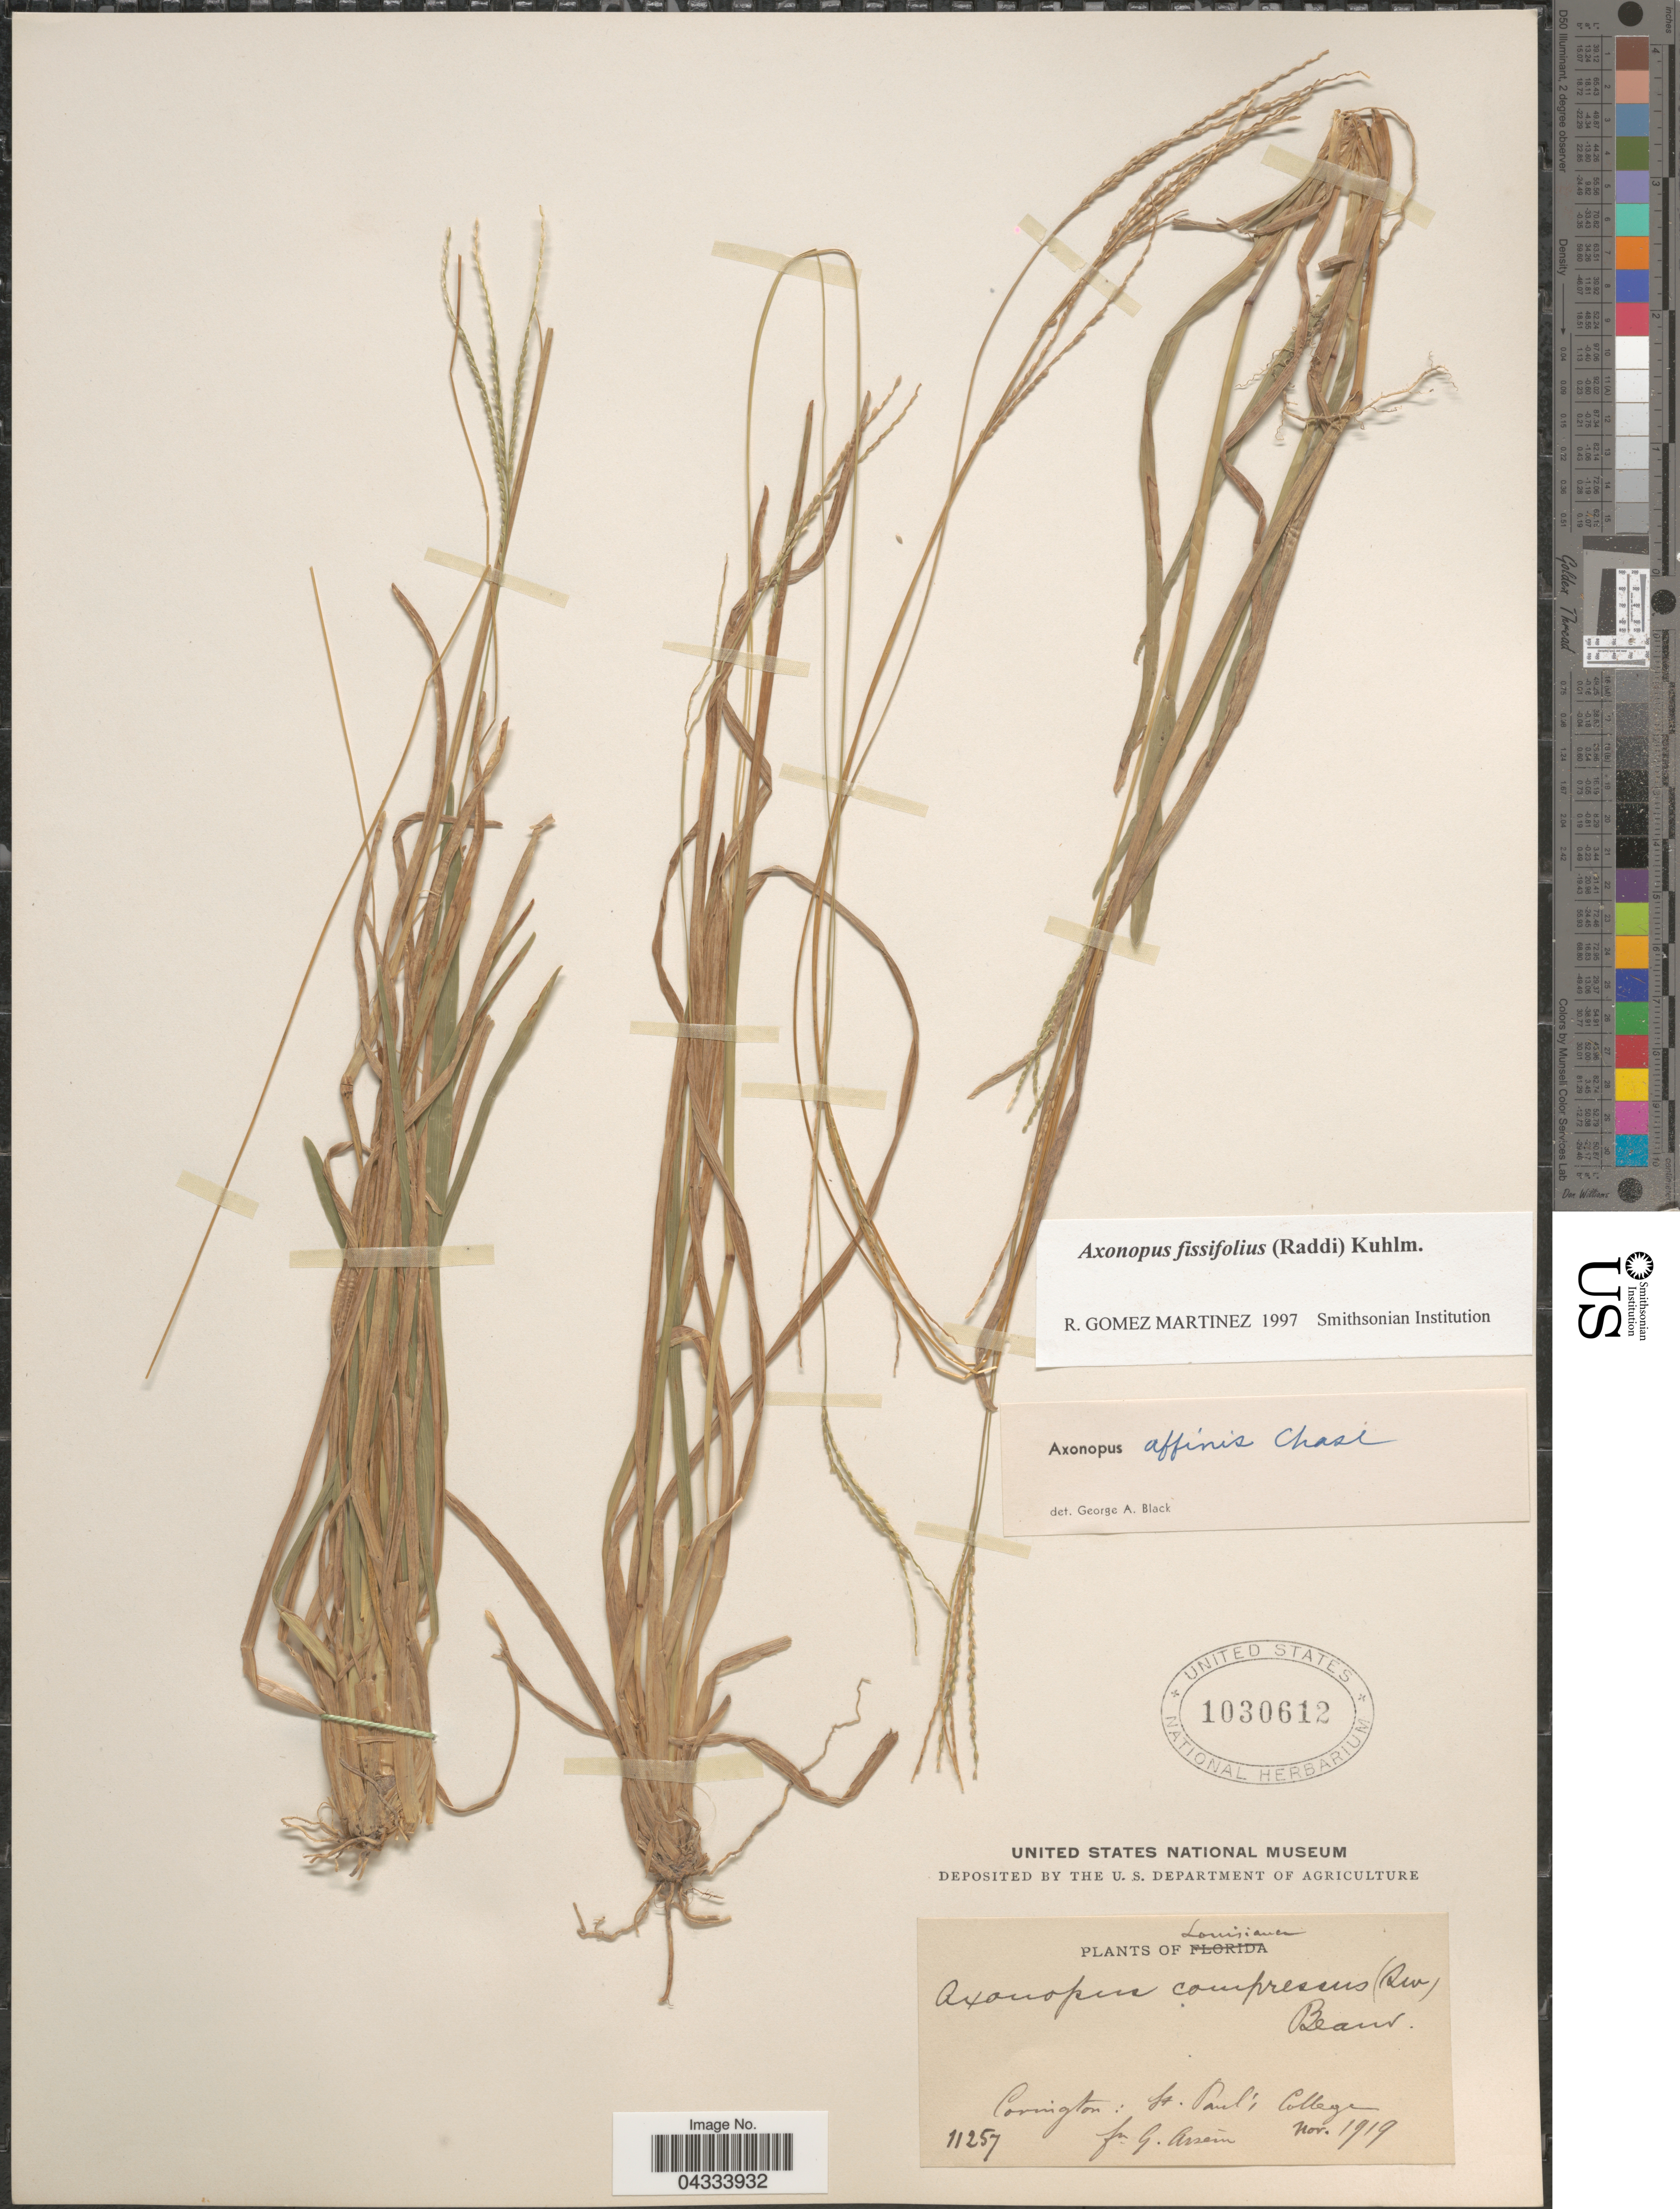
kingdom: Plantae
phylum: Tracheophyta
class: Liliopsida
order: Poales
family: Poaceae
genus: Axonopus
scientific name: Axonopus fissifolius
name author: (Raddi) Kuhlm.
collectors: Bro. G. Arsène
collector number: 11257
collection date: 1919-11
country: United States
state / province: Louisiana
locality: Covington: St. Paul's College.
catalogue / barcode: US 1030612